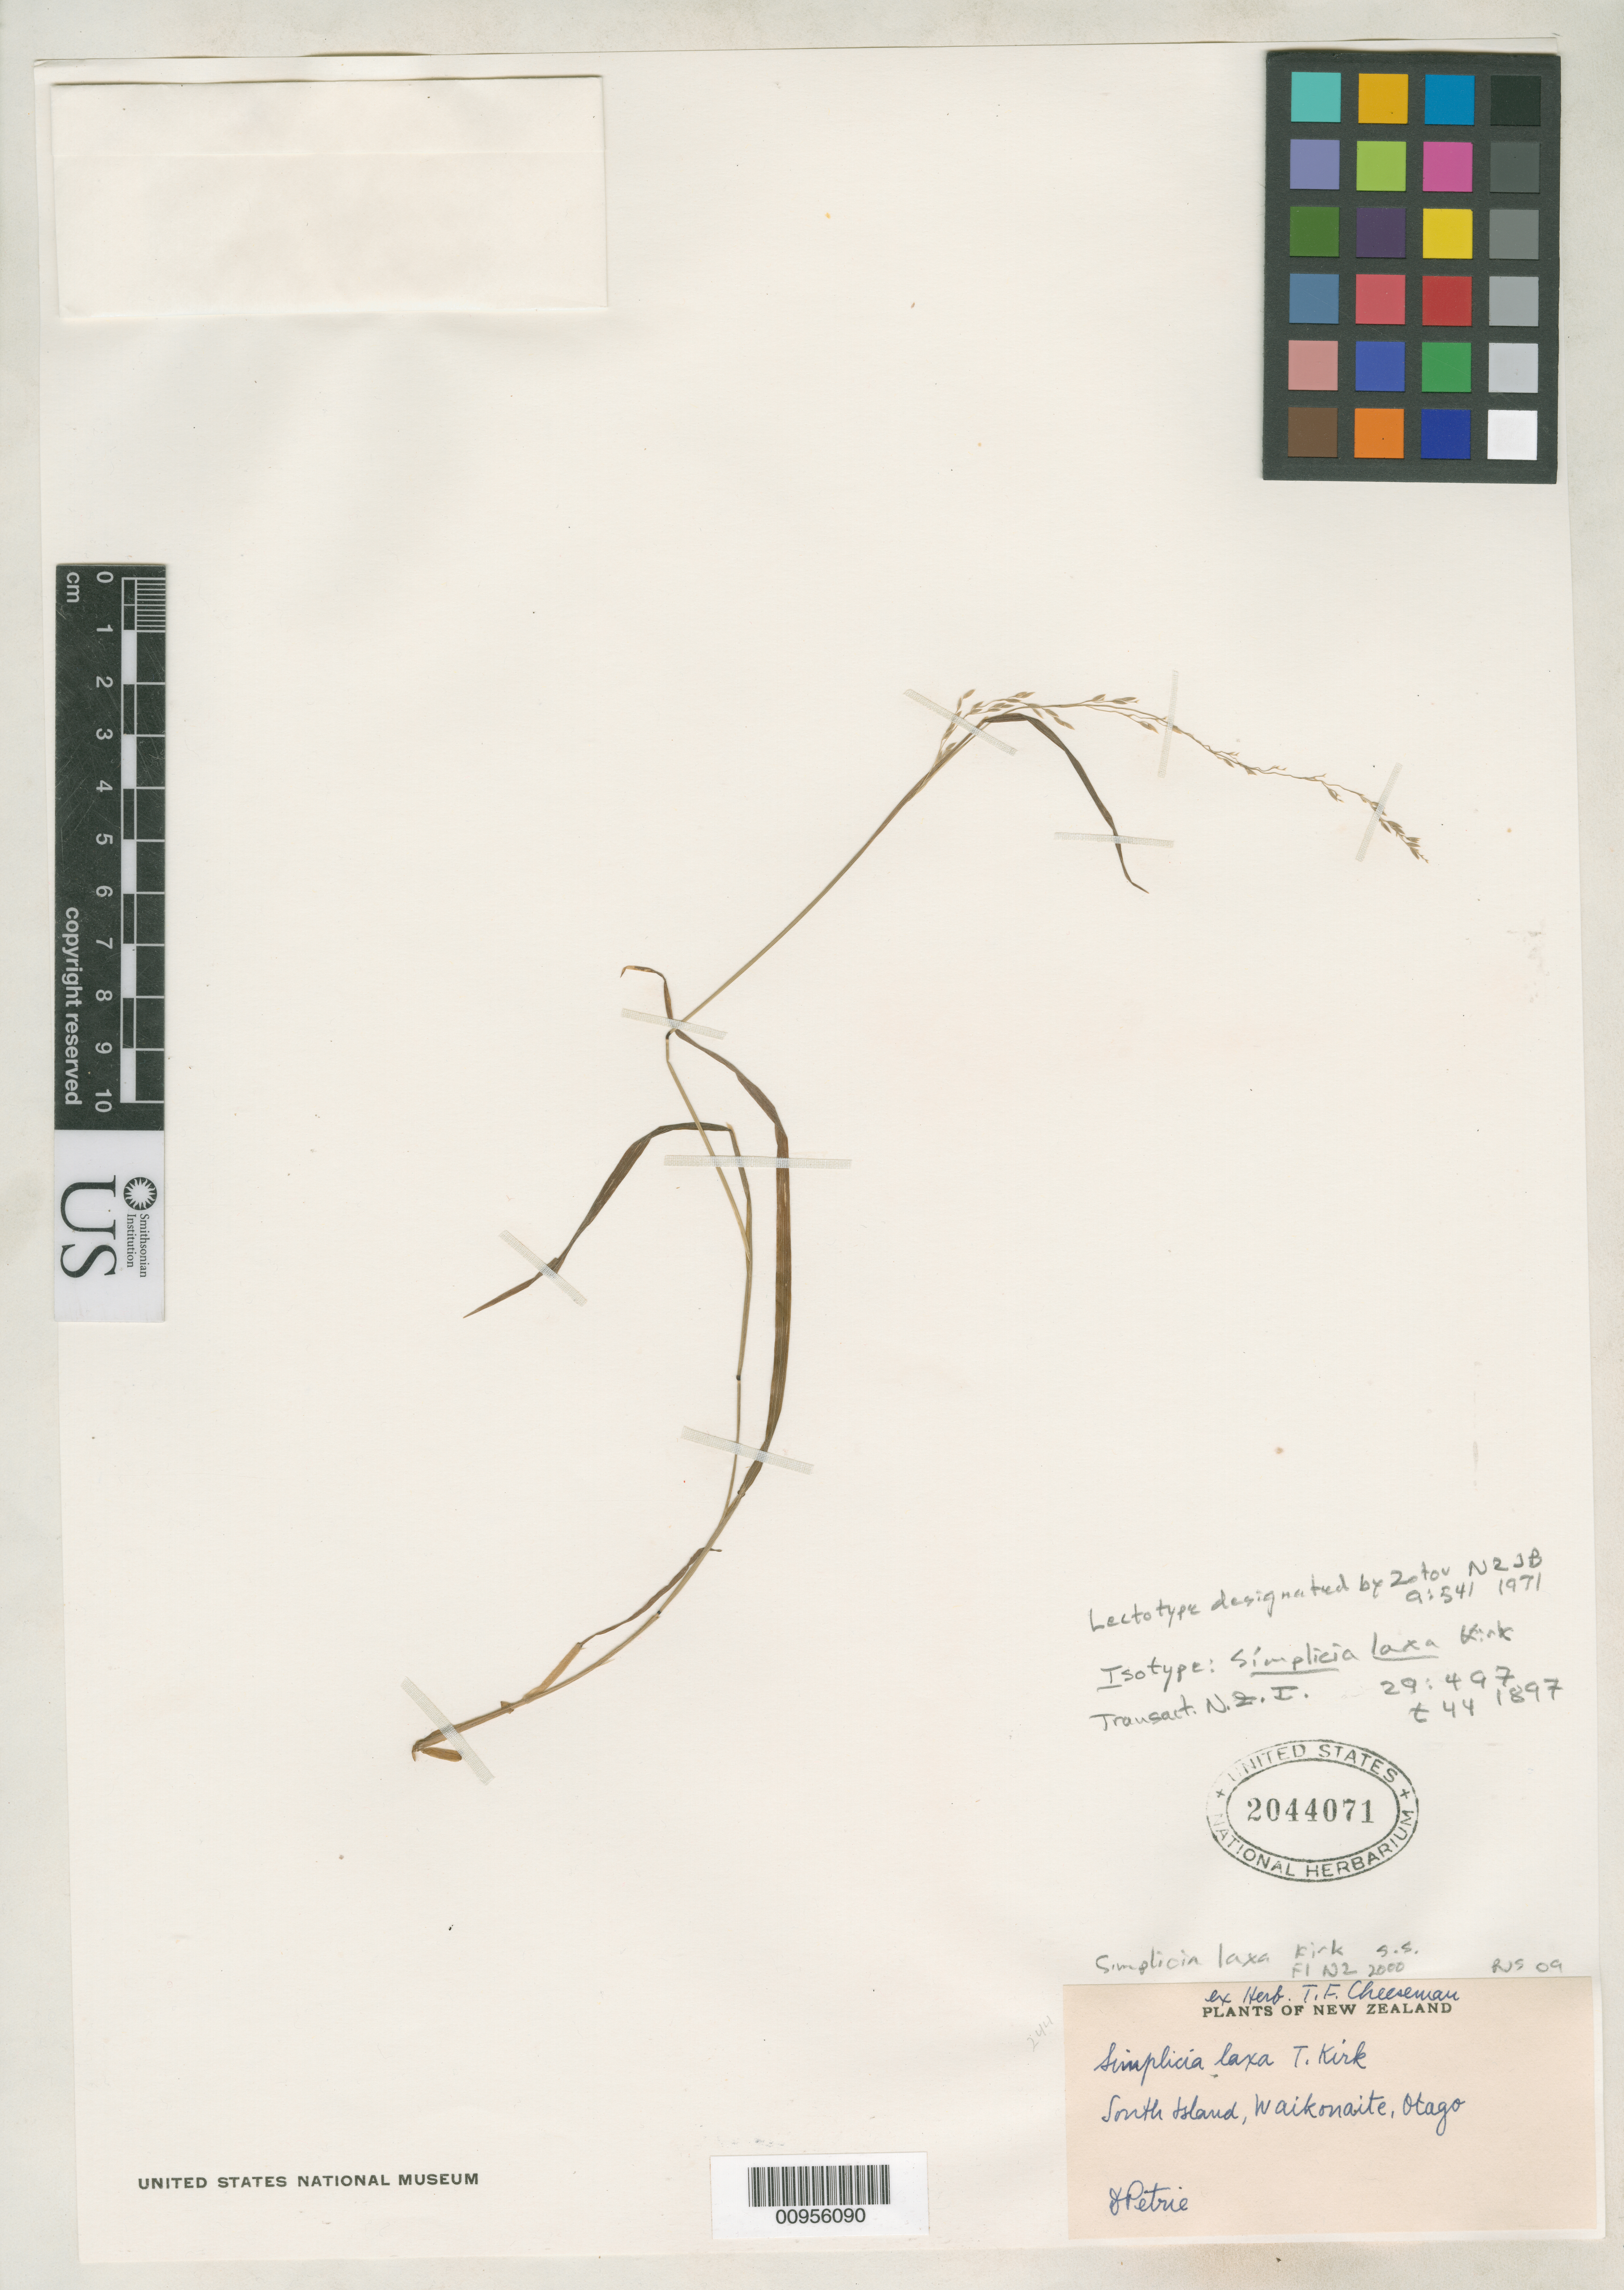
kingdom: Plantae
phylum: Tracheophyta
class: Liliopsida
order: Poales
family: Poaceae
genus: Simplicia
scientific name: Simplicia laxa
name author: Kirk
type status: Isolectotype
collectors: D. Petrie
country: New Zealand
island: South Island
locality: South Island, Waikonaite, Otago.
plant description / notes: Specimen ex herb. T.F. Cheeseman.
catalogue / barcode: US 2044071